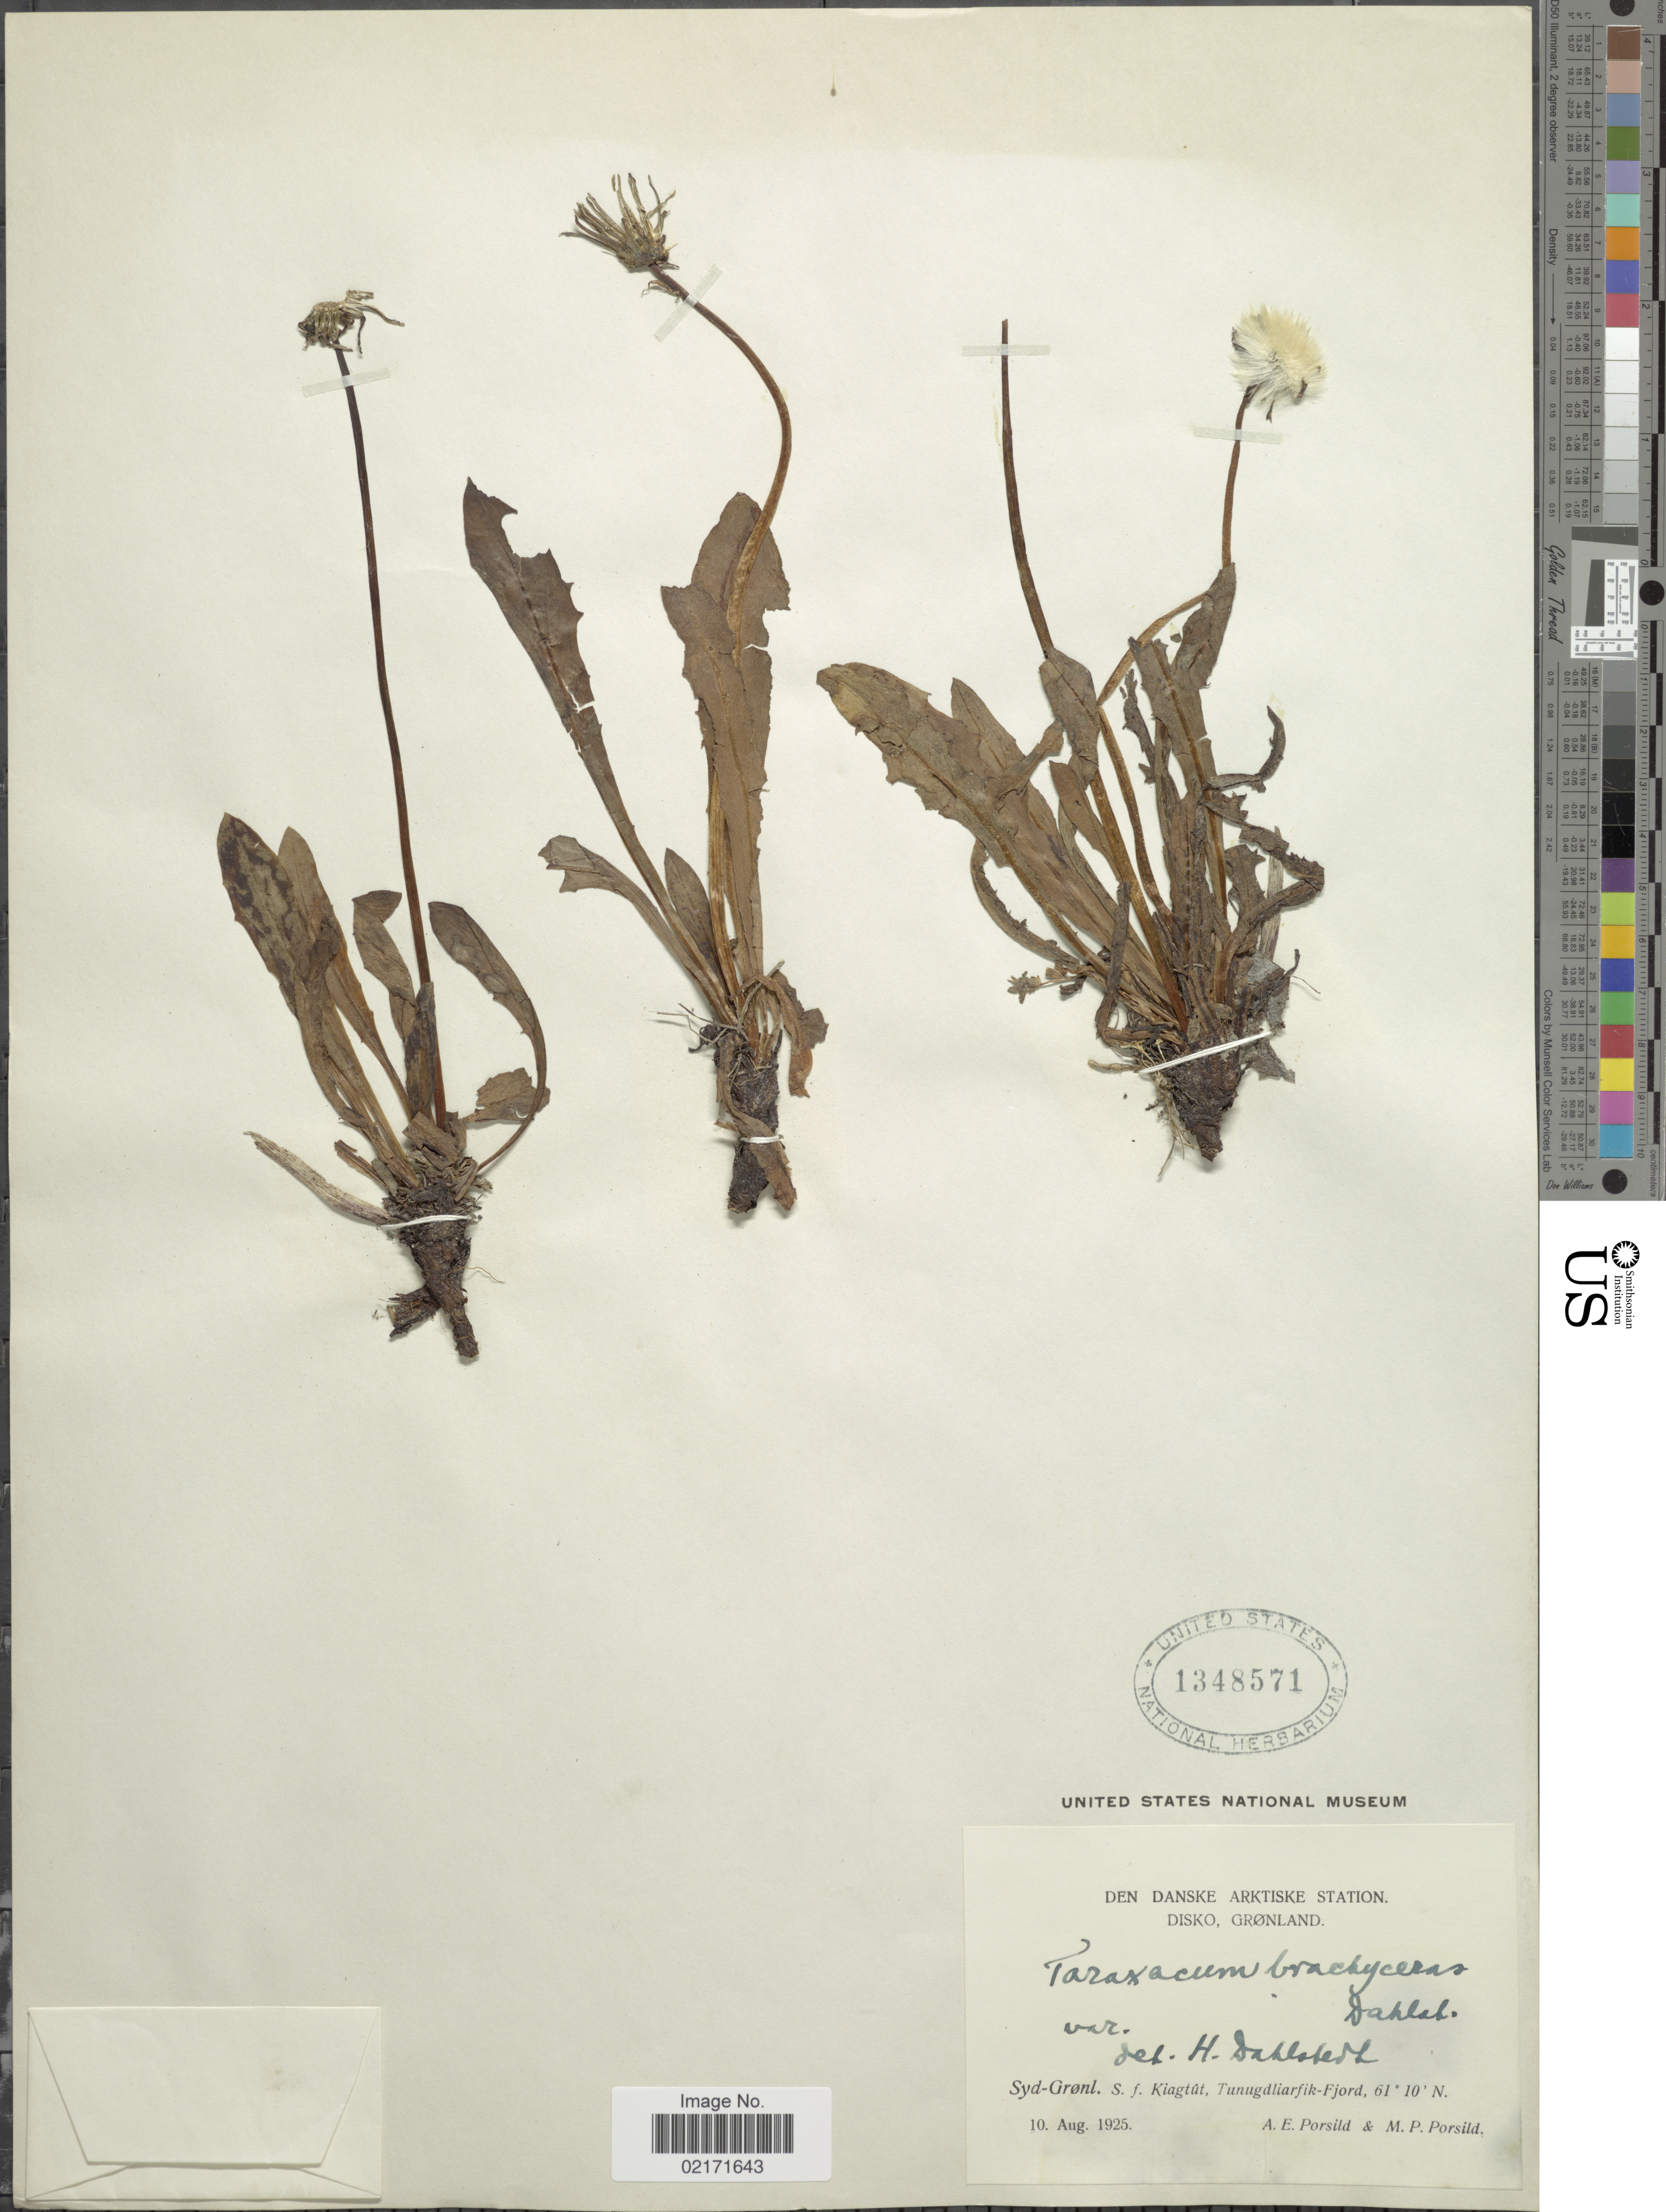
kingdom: Plantae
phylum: Tracheophyta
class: Magnoliopsida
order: Asterales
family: Asteraceae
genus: Taraxacum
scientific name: Taraxacum brachyceras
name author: Dahlst.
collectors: A. E. Porsild & M. P. Porsild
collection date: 1925-08-10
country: Greenland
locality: Den Danske Arktiske Station. Disko, Grønland. Syd-Grønl. S. f. Kiagtût, Tunugdliarfik-Fjord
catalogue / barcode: US 1348571